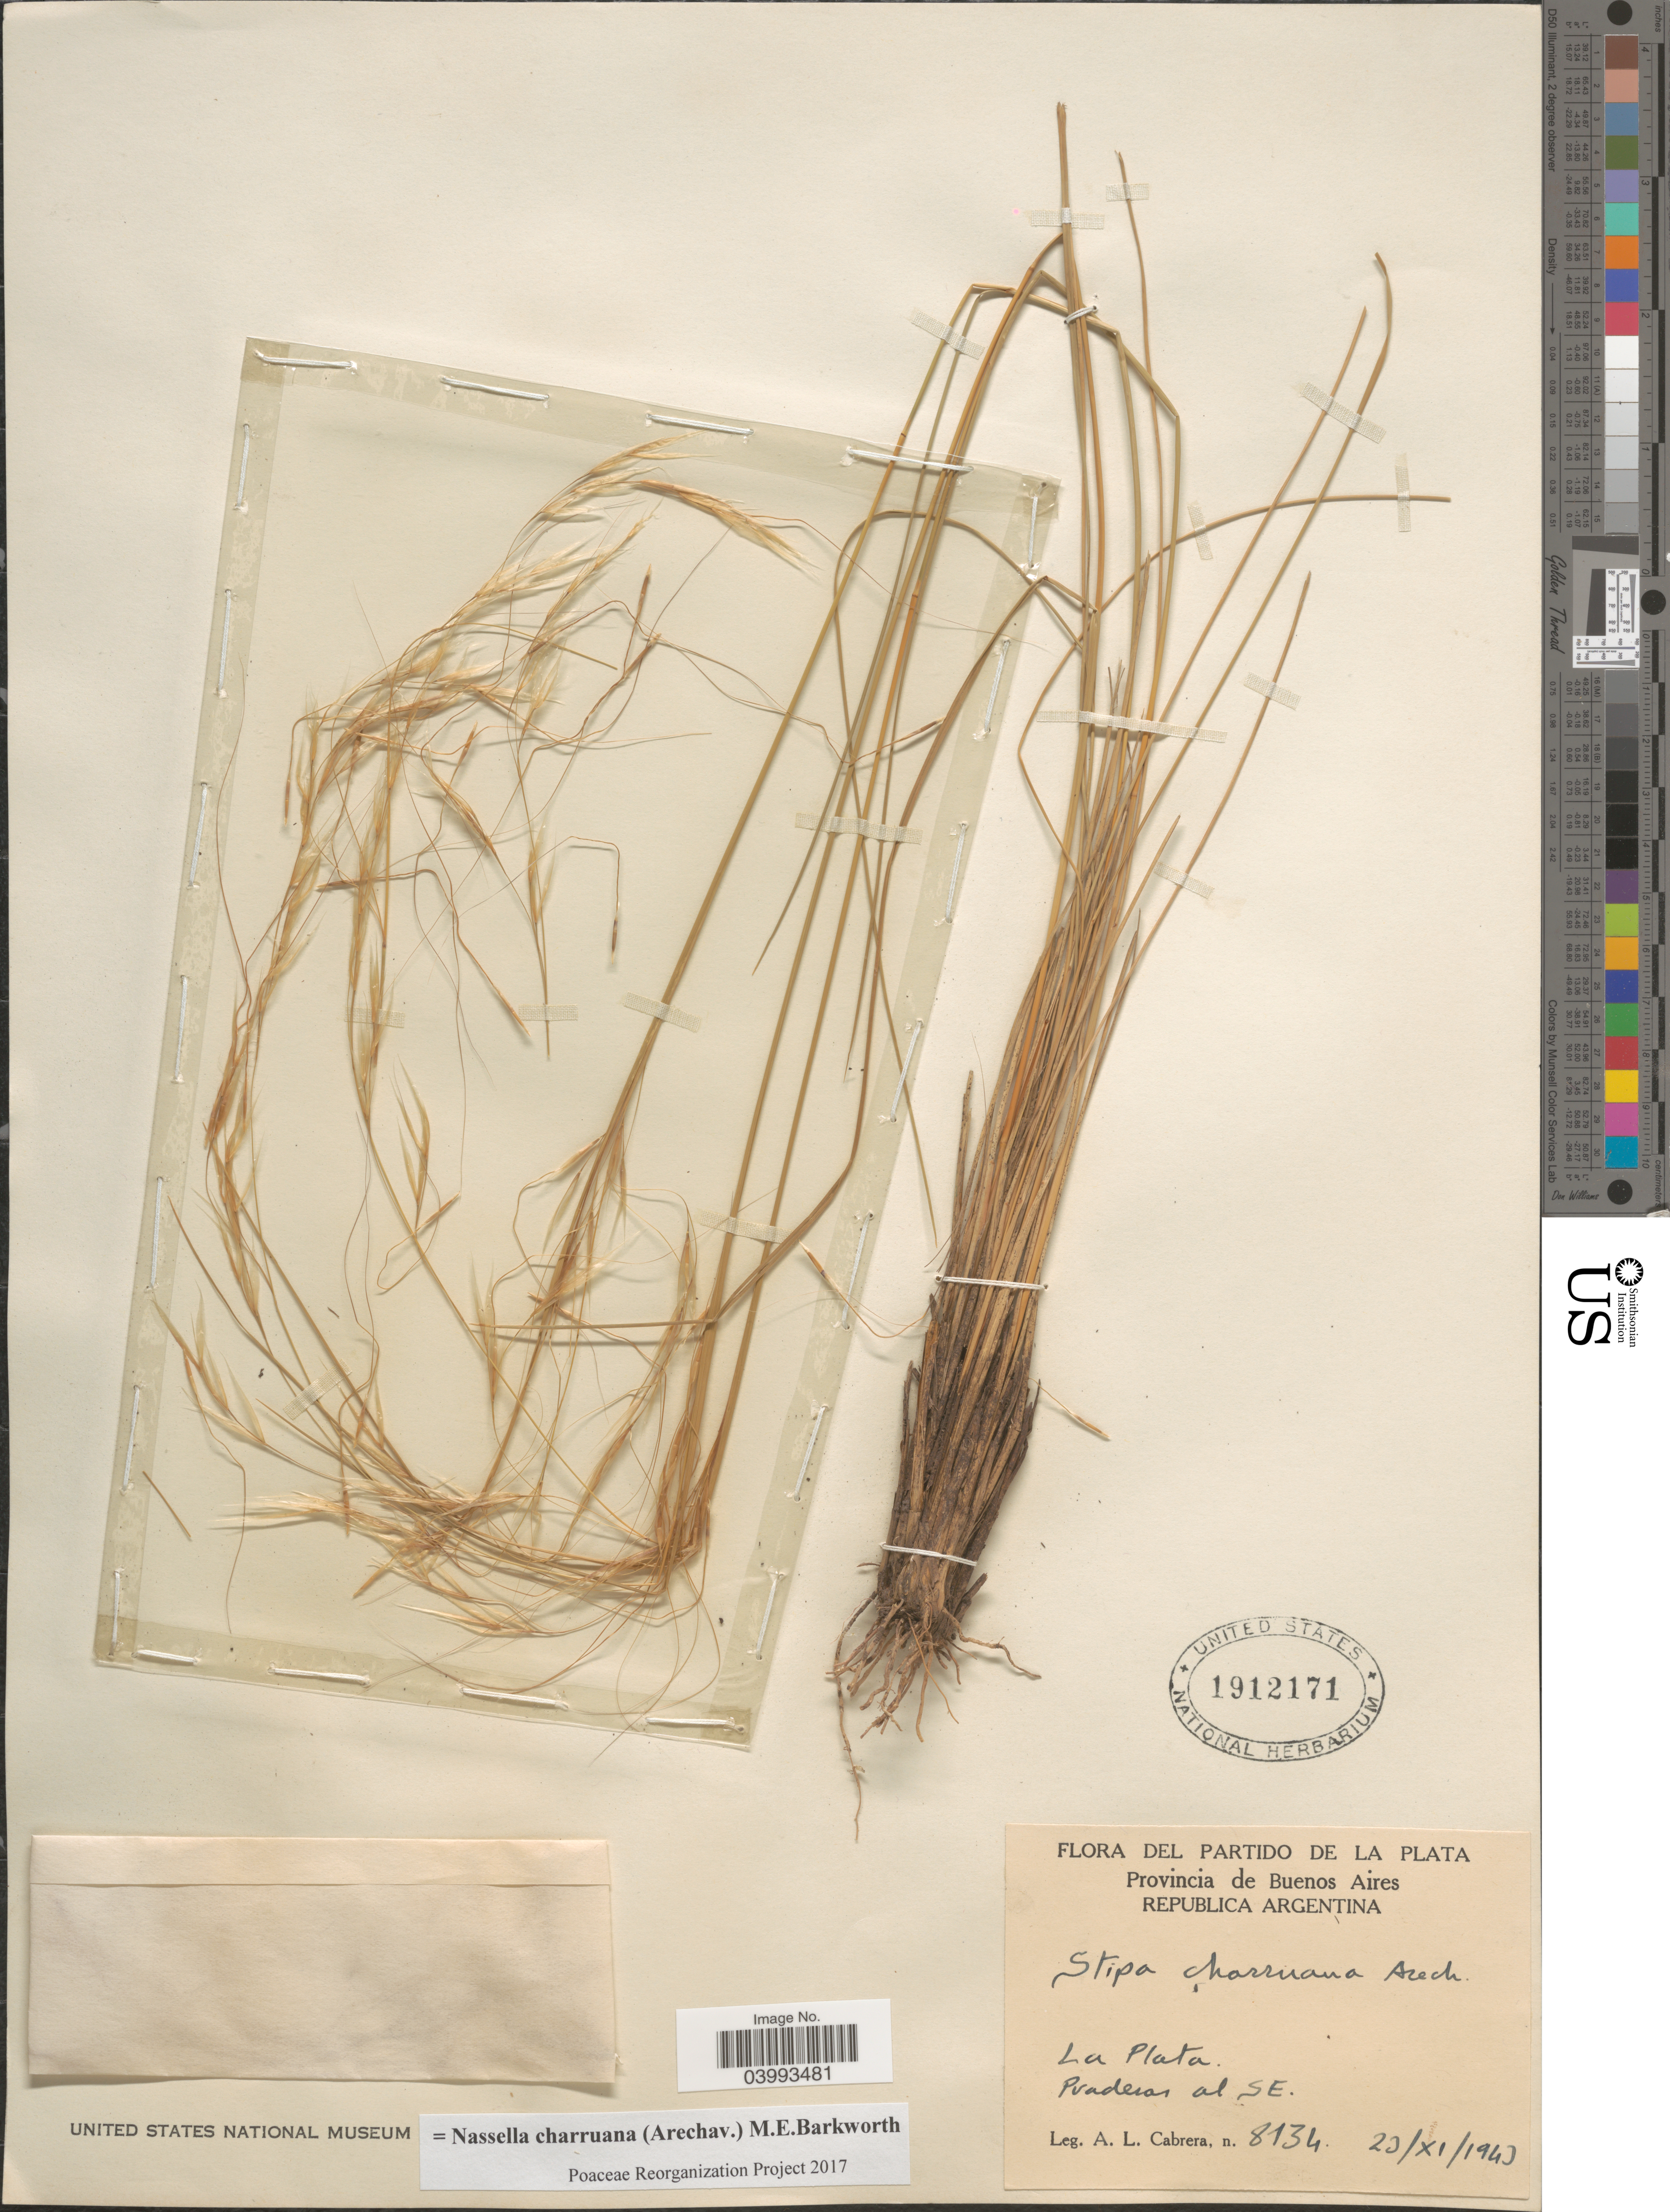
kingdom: Plantae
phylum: Tracheophyta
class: Liliopsida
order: Poales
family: Poaceae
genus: Nassella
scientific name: Nassella charruana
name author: (Arechav.) Barkworth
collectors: A. L. Cabrera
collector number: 8134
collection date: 1943-11-23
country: Argentina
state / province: Buenos Aires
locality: Republica Argentina. La Plata. Praderas al SE.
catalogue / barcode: US 1912171